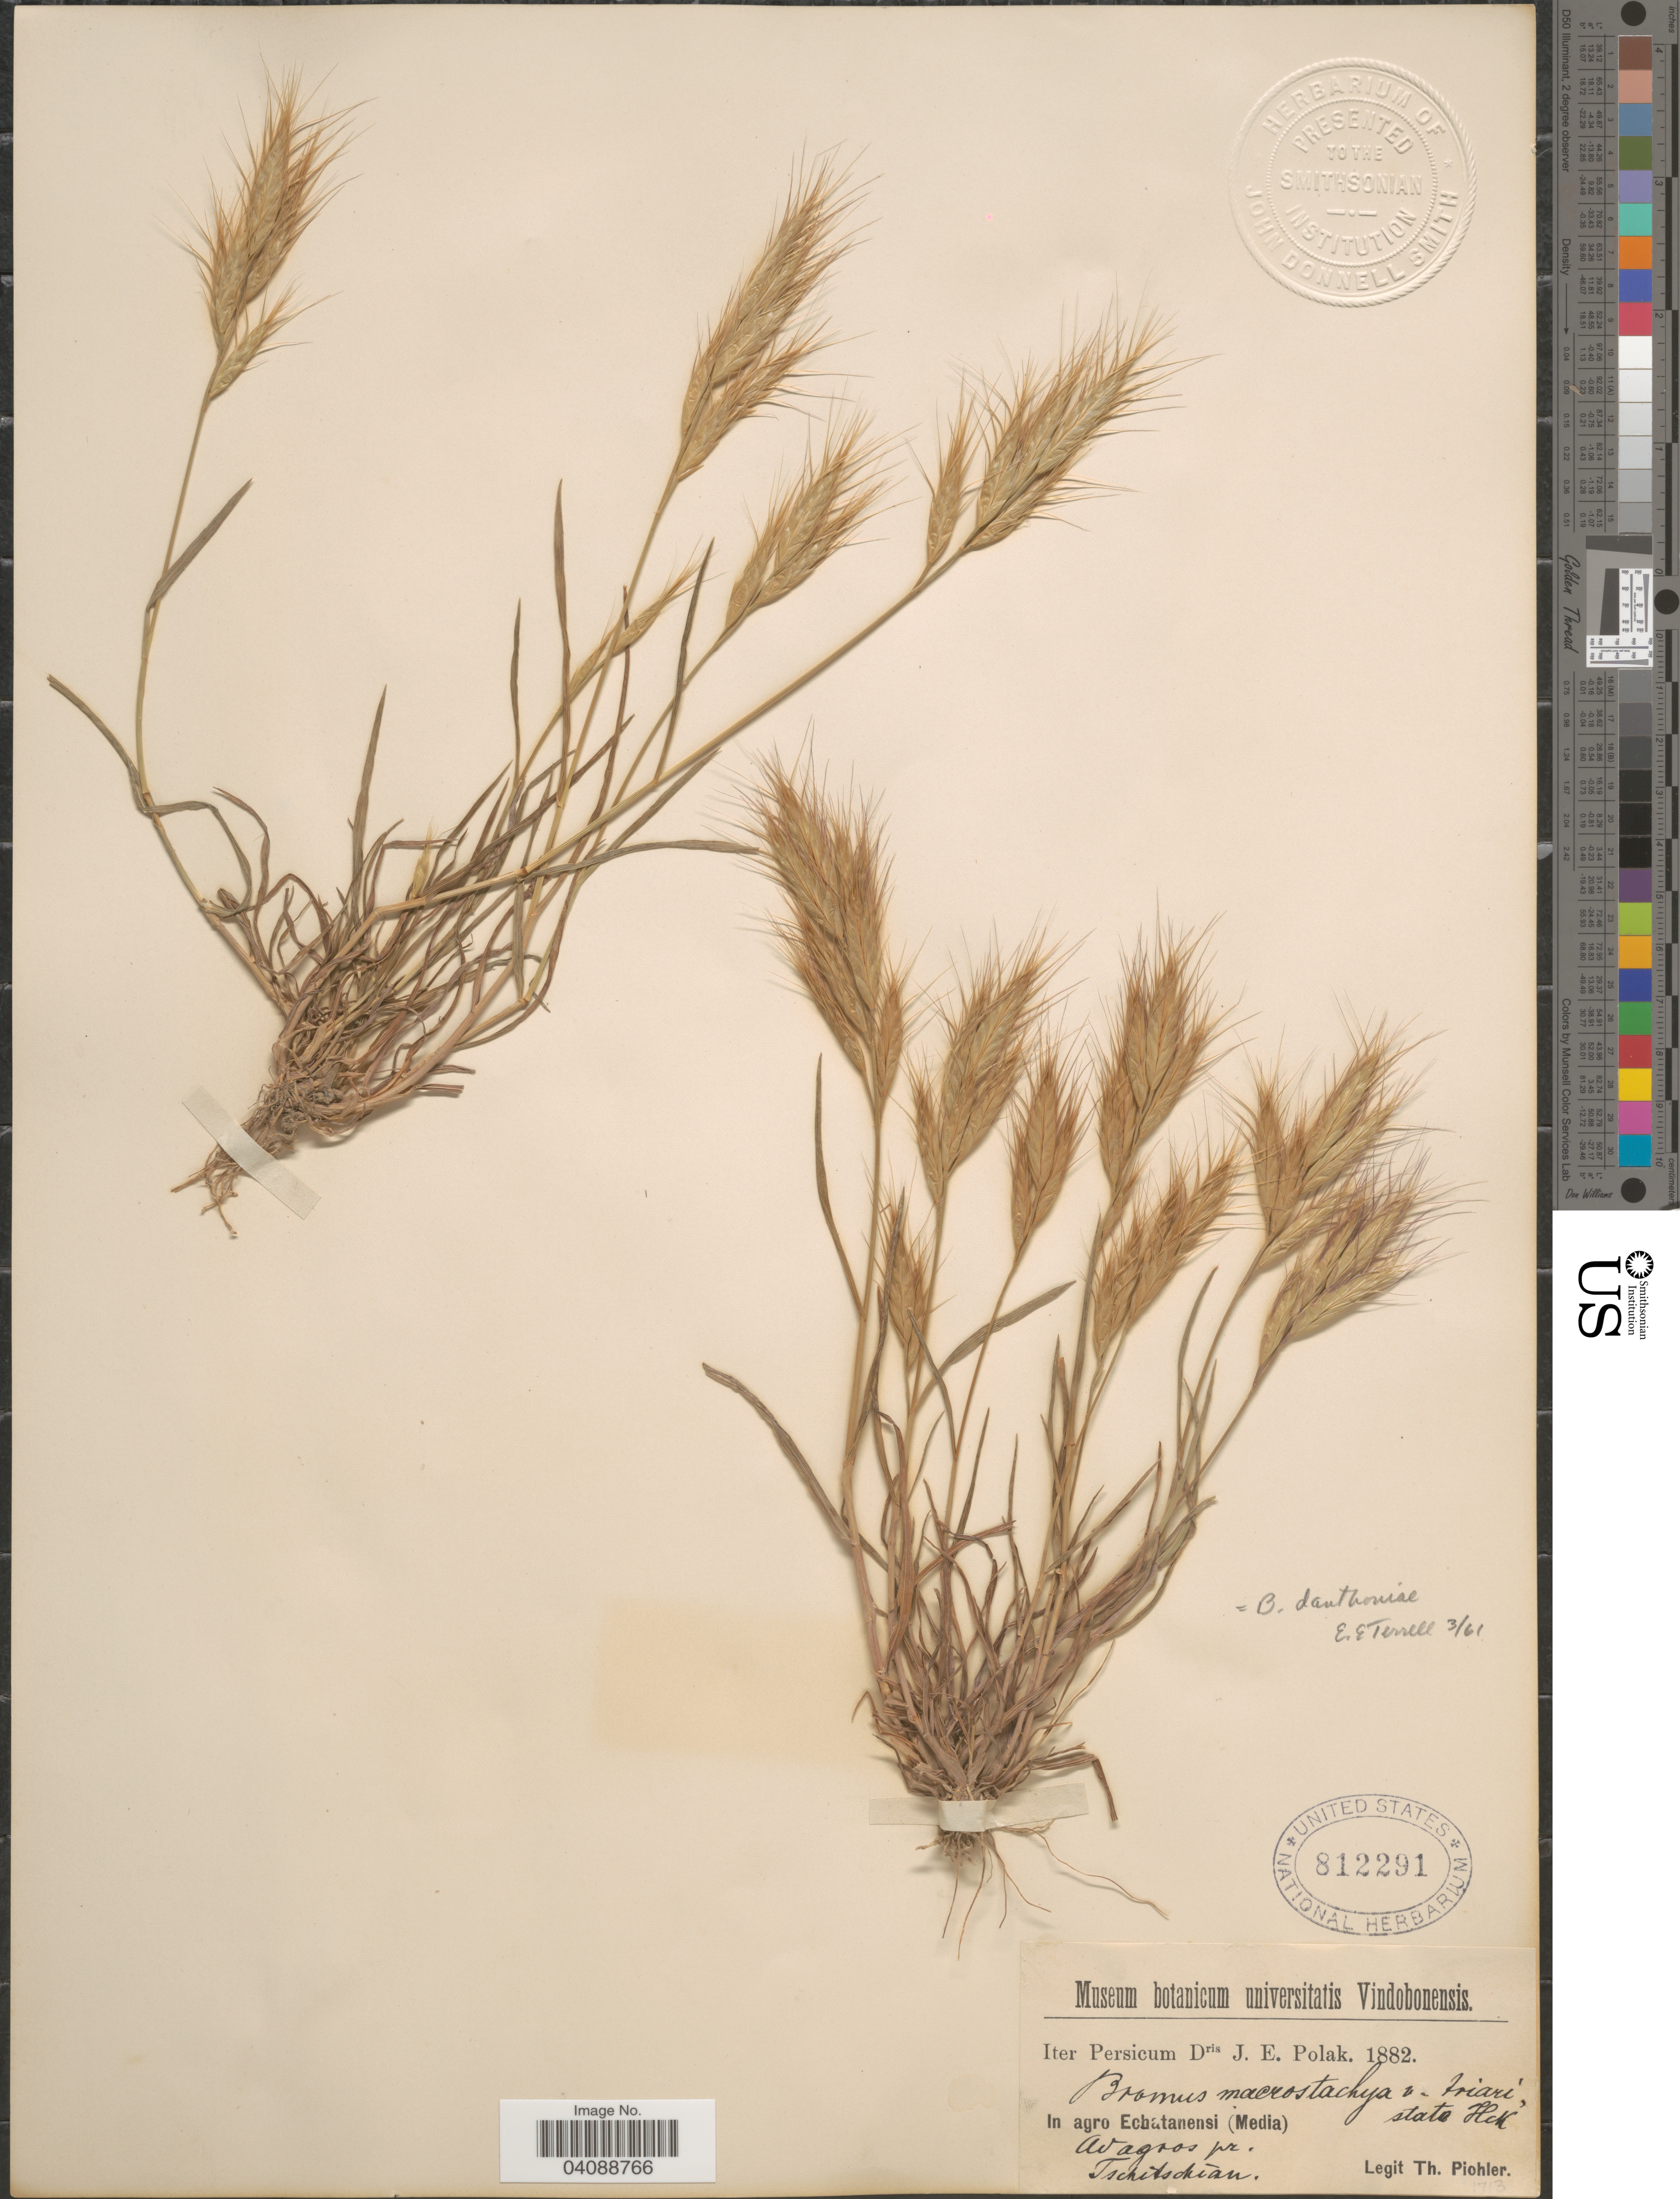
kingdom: Plantae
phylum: Tracheophyta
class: Liliopsida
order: Poales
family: Poaceae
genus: Bromus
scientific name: Bromus danthoniae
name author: Trin. ex C.A. Mey.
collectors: T. Pichler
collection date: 1882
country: Iran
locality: Iter Persicum. In agro Echatanensi (Media). Avagros pr. Tschitschian.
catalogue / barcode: US 812291